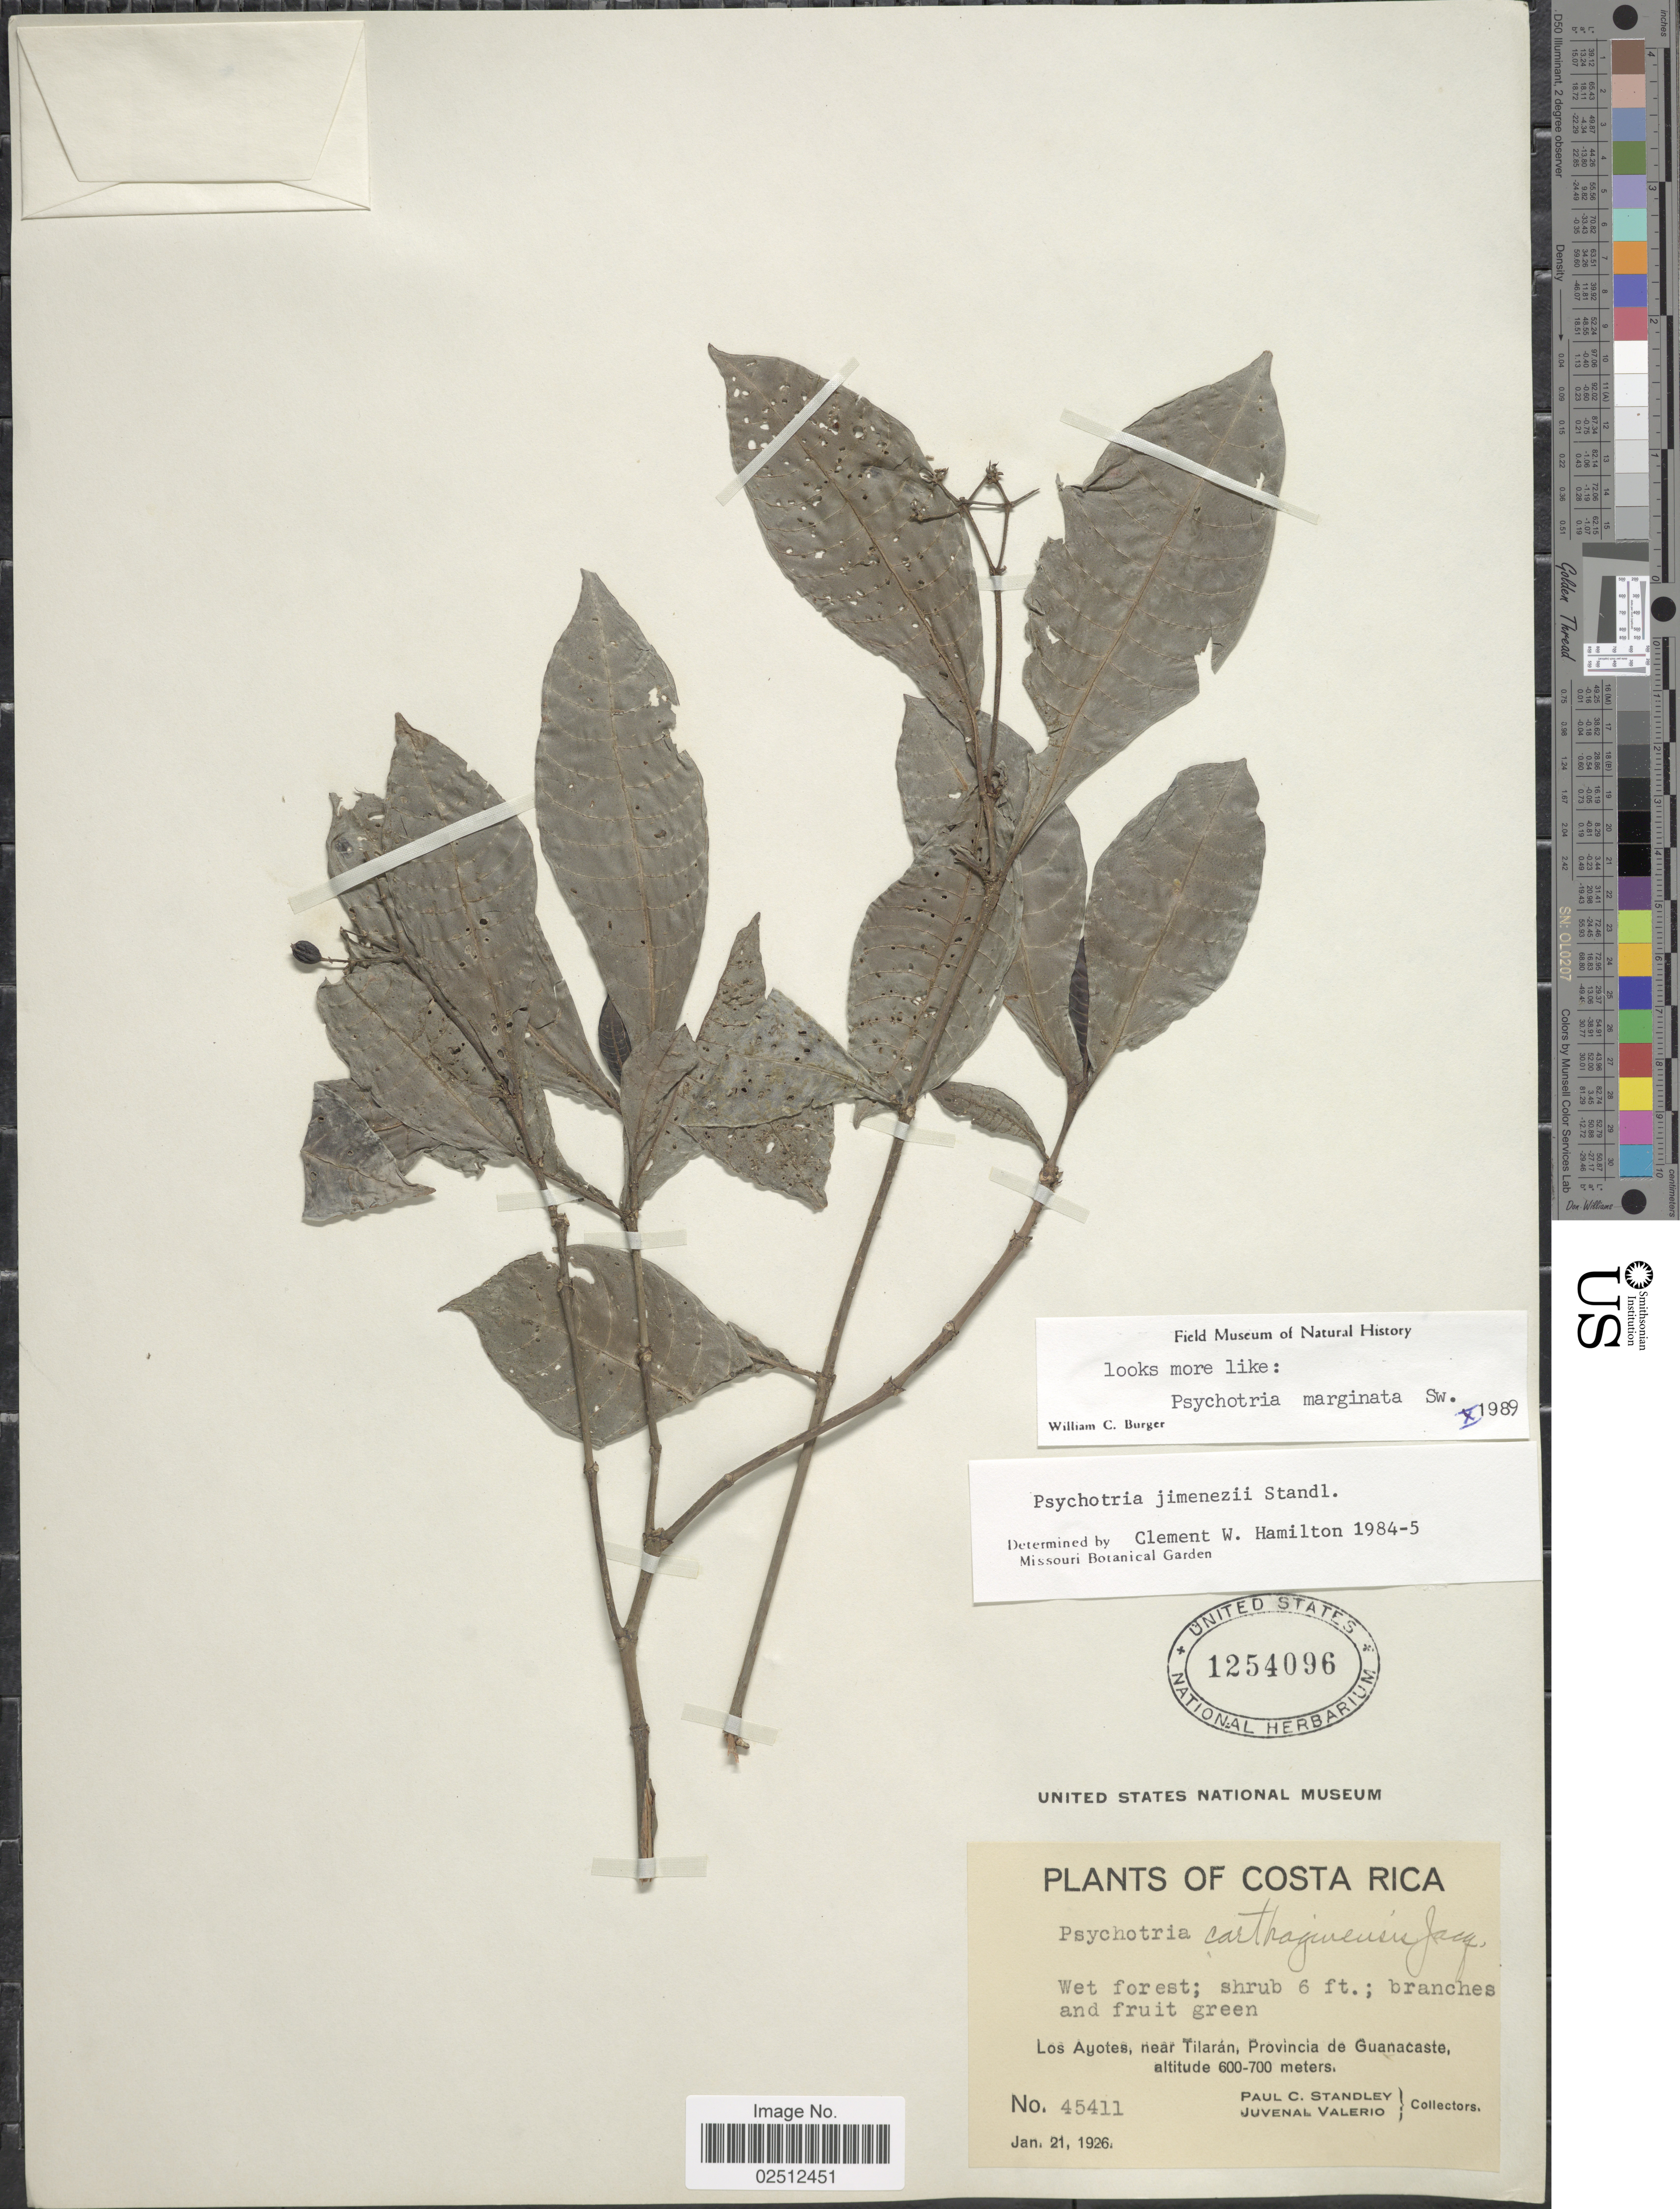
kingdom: Plantae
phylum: Tracheophyta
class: Magnoliopsida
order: Gentianales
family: Rubiaceae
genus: Psychotria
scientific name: Psychotria marginata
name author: Sw.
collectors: P. C. Standley & J. Valerio R.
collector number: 45411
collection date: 1926-01-21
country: Costa Rica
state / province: Guanacaste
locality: Los Ayotes, near Tilaran, Provincia de Guanacaste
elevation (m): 600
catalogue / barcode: US 1254096